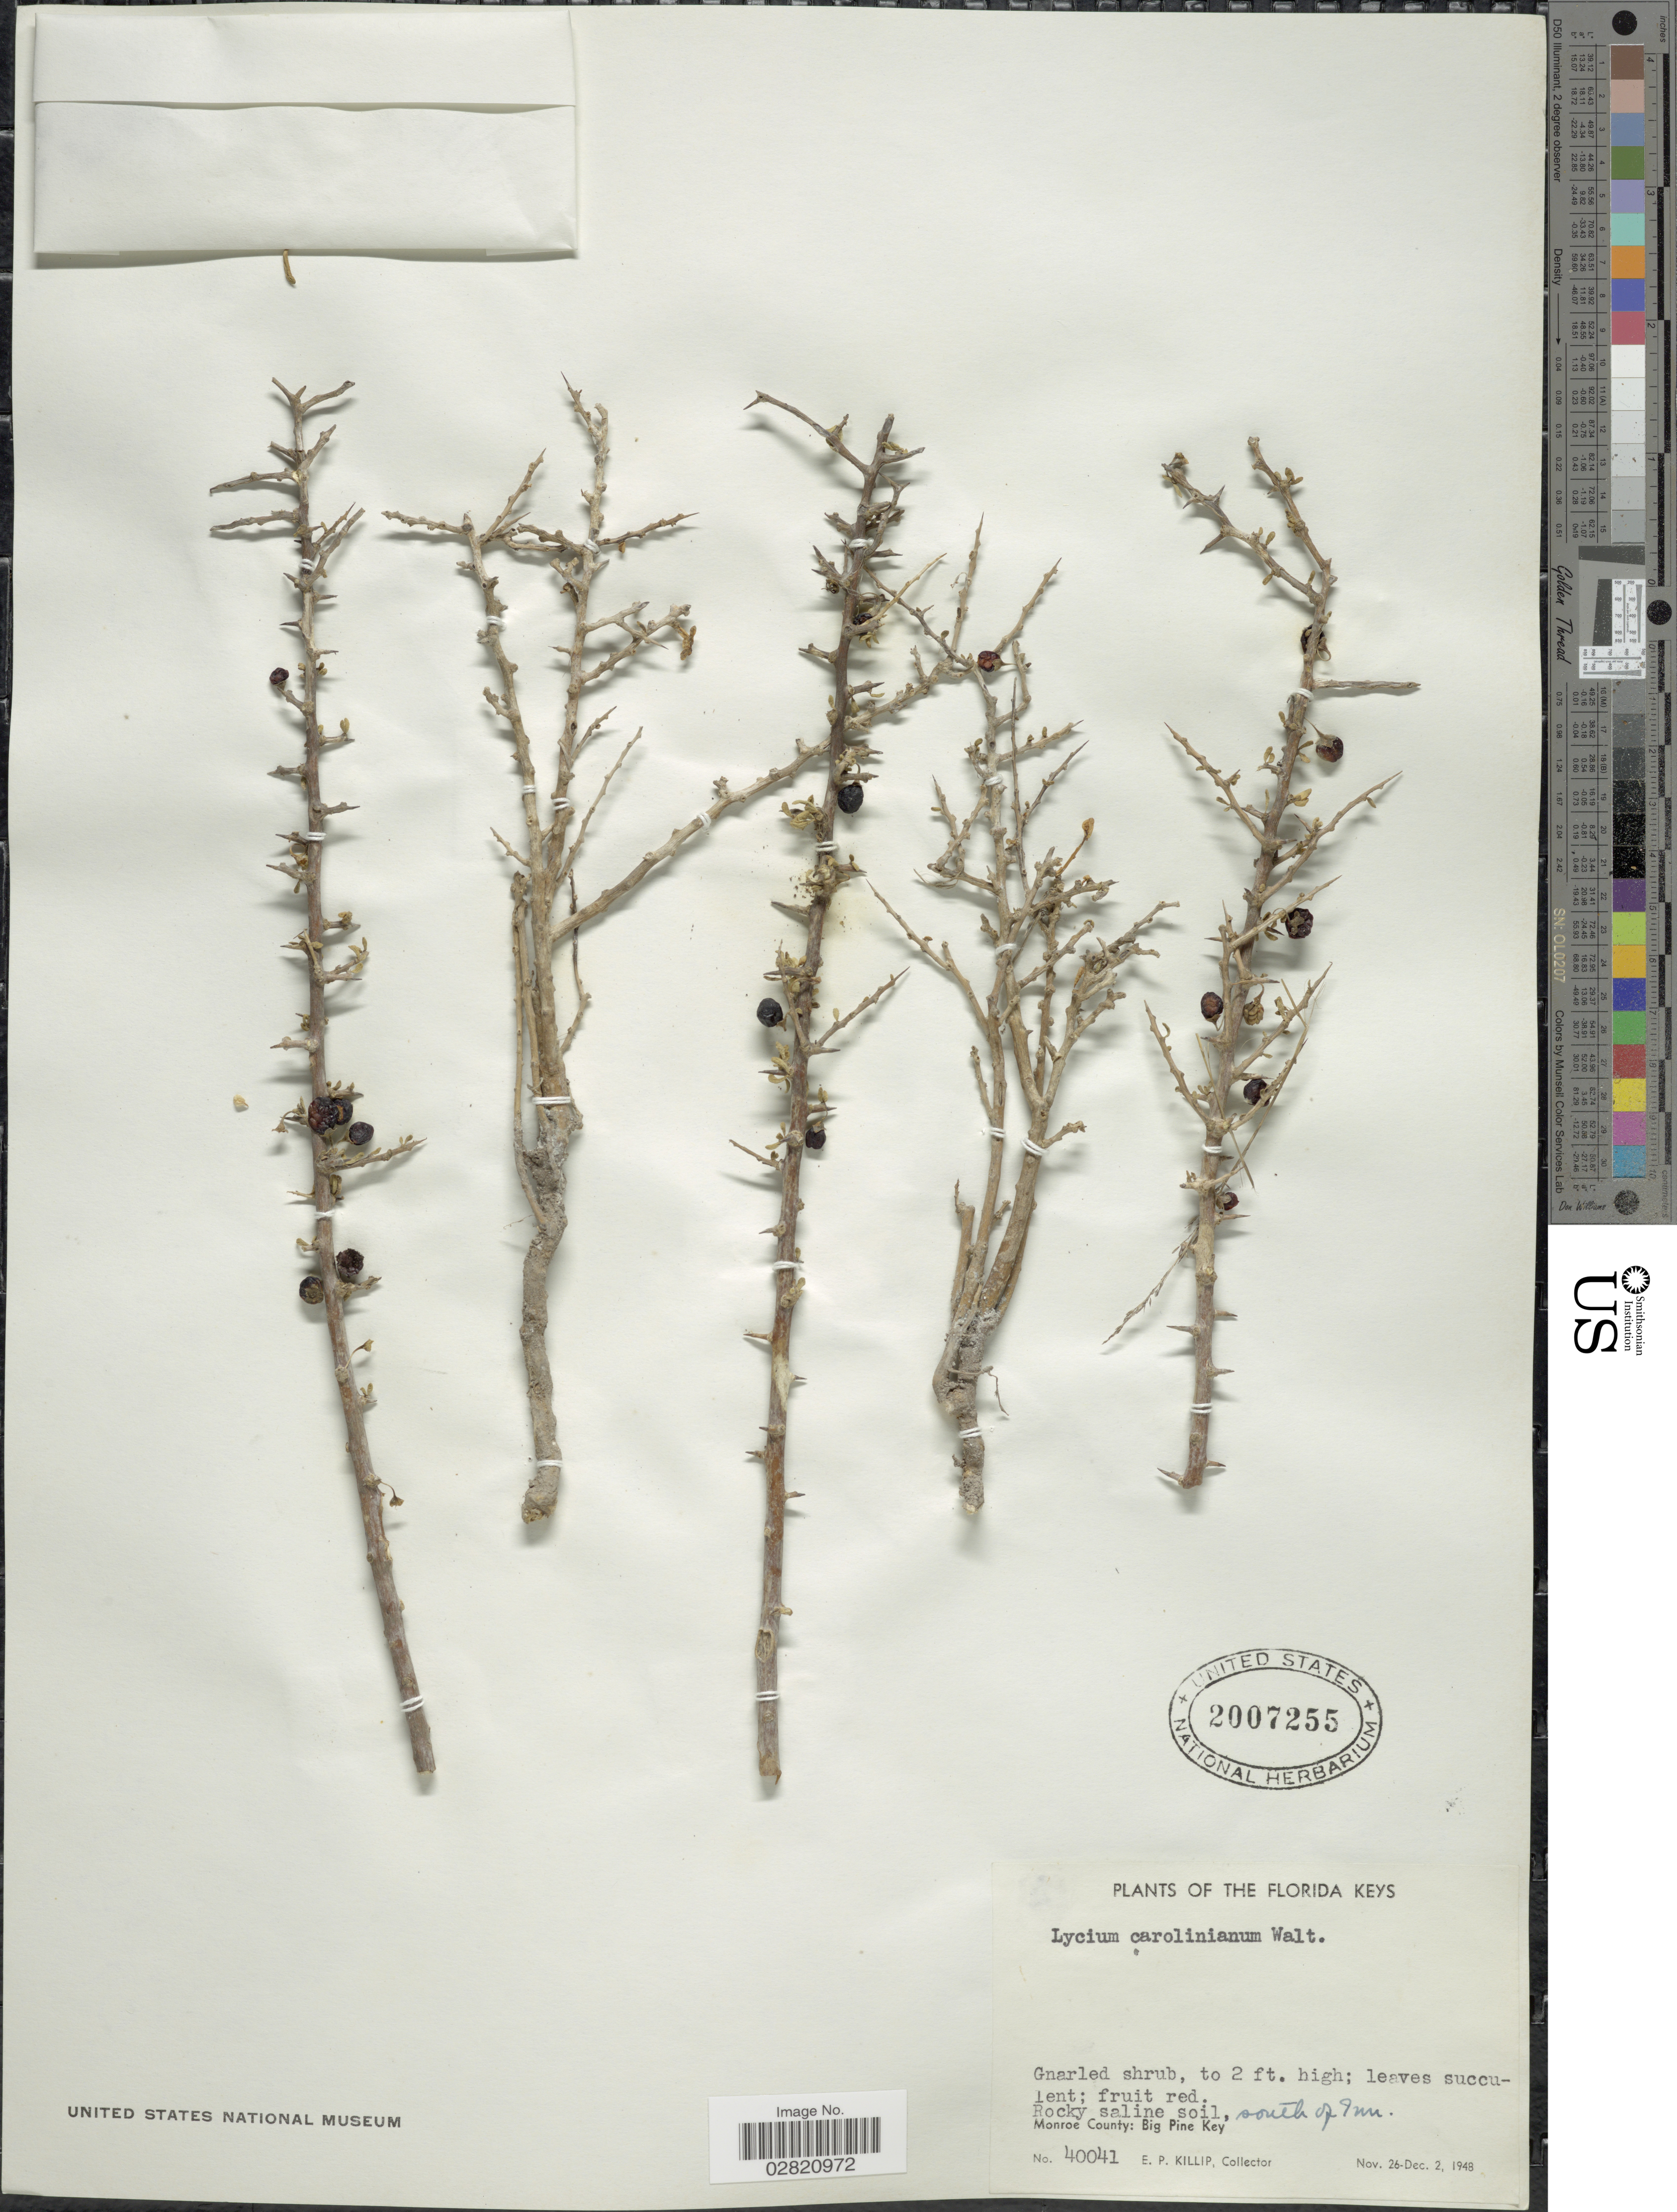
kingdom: Plantae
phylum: Tracheophyta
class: Magnoliopsida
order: Solanales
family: Solanaceae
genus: Lycium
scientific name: Lycium carolinianum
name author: Walter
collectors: E. P. Killip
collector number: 40041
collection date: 1948-11-26/1948-12-02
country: United States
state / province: Florida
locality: The Florida Keys, south of Inn, Monroe County: Big Pine Key.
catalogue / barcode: US 2007255